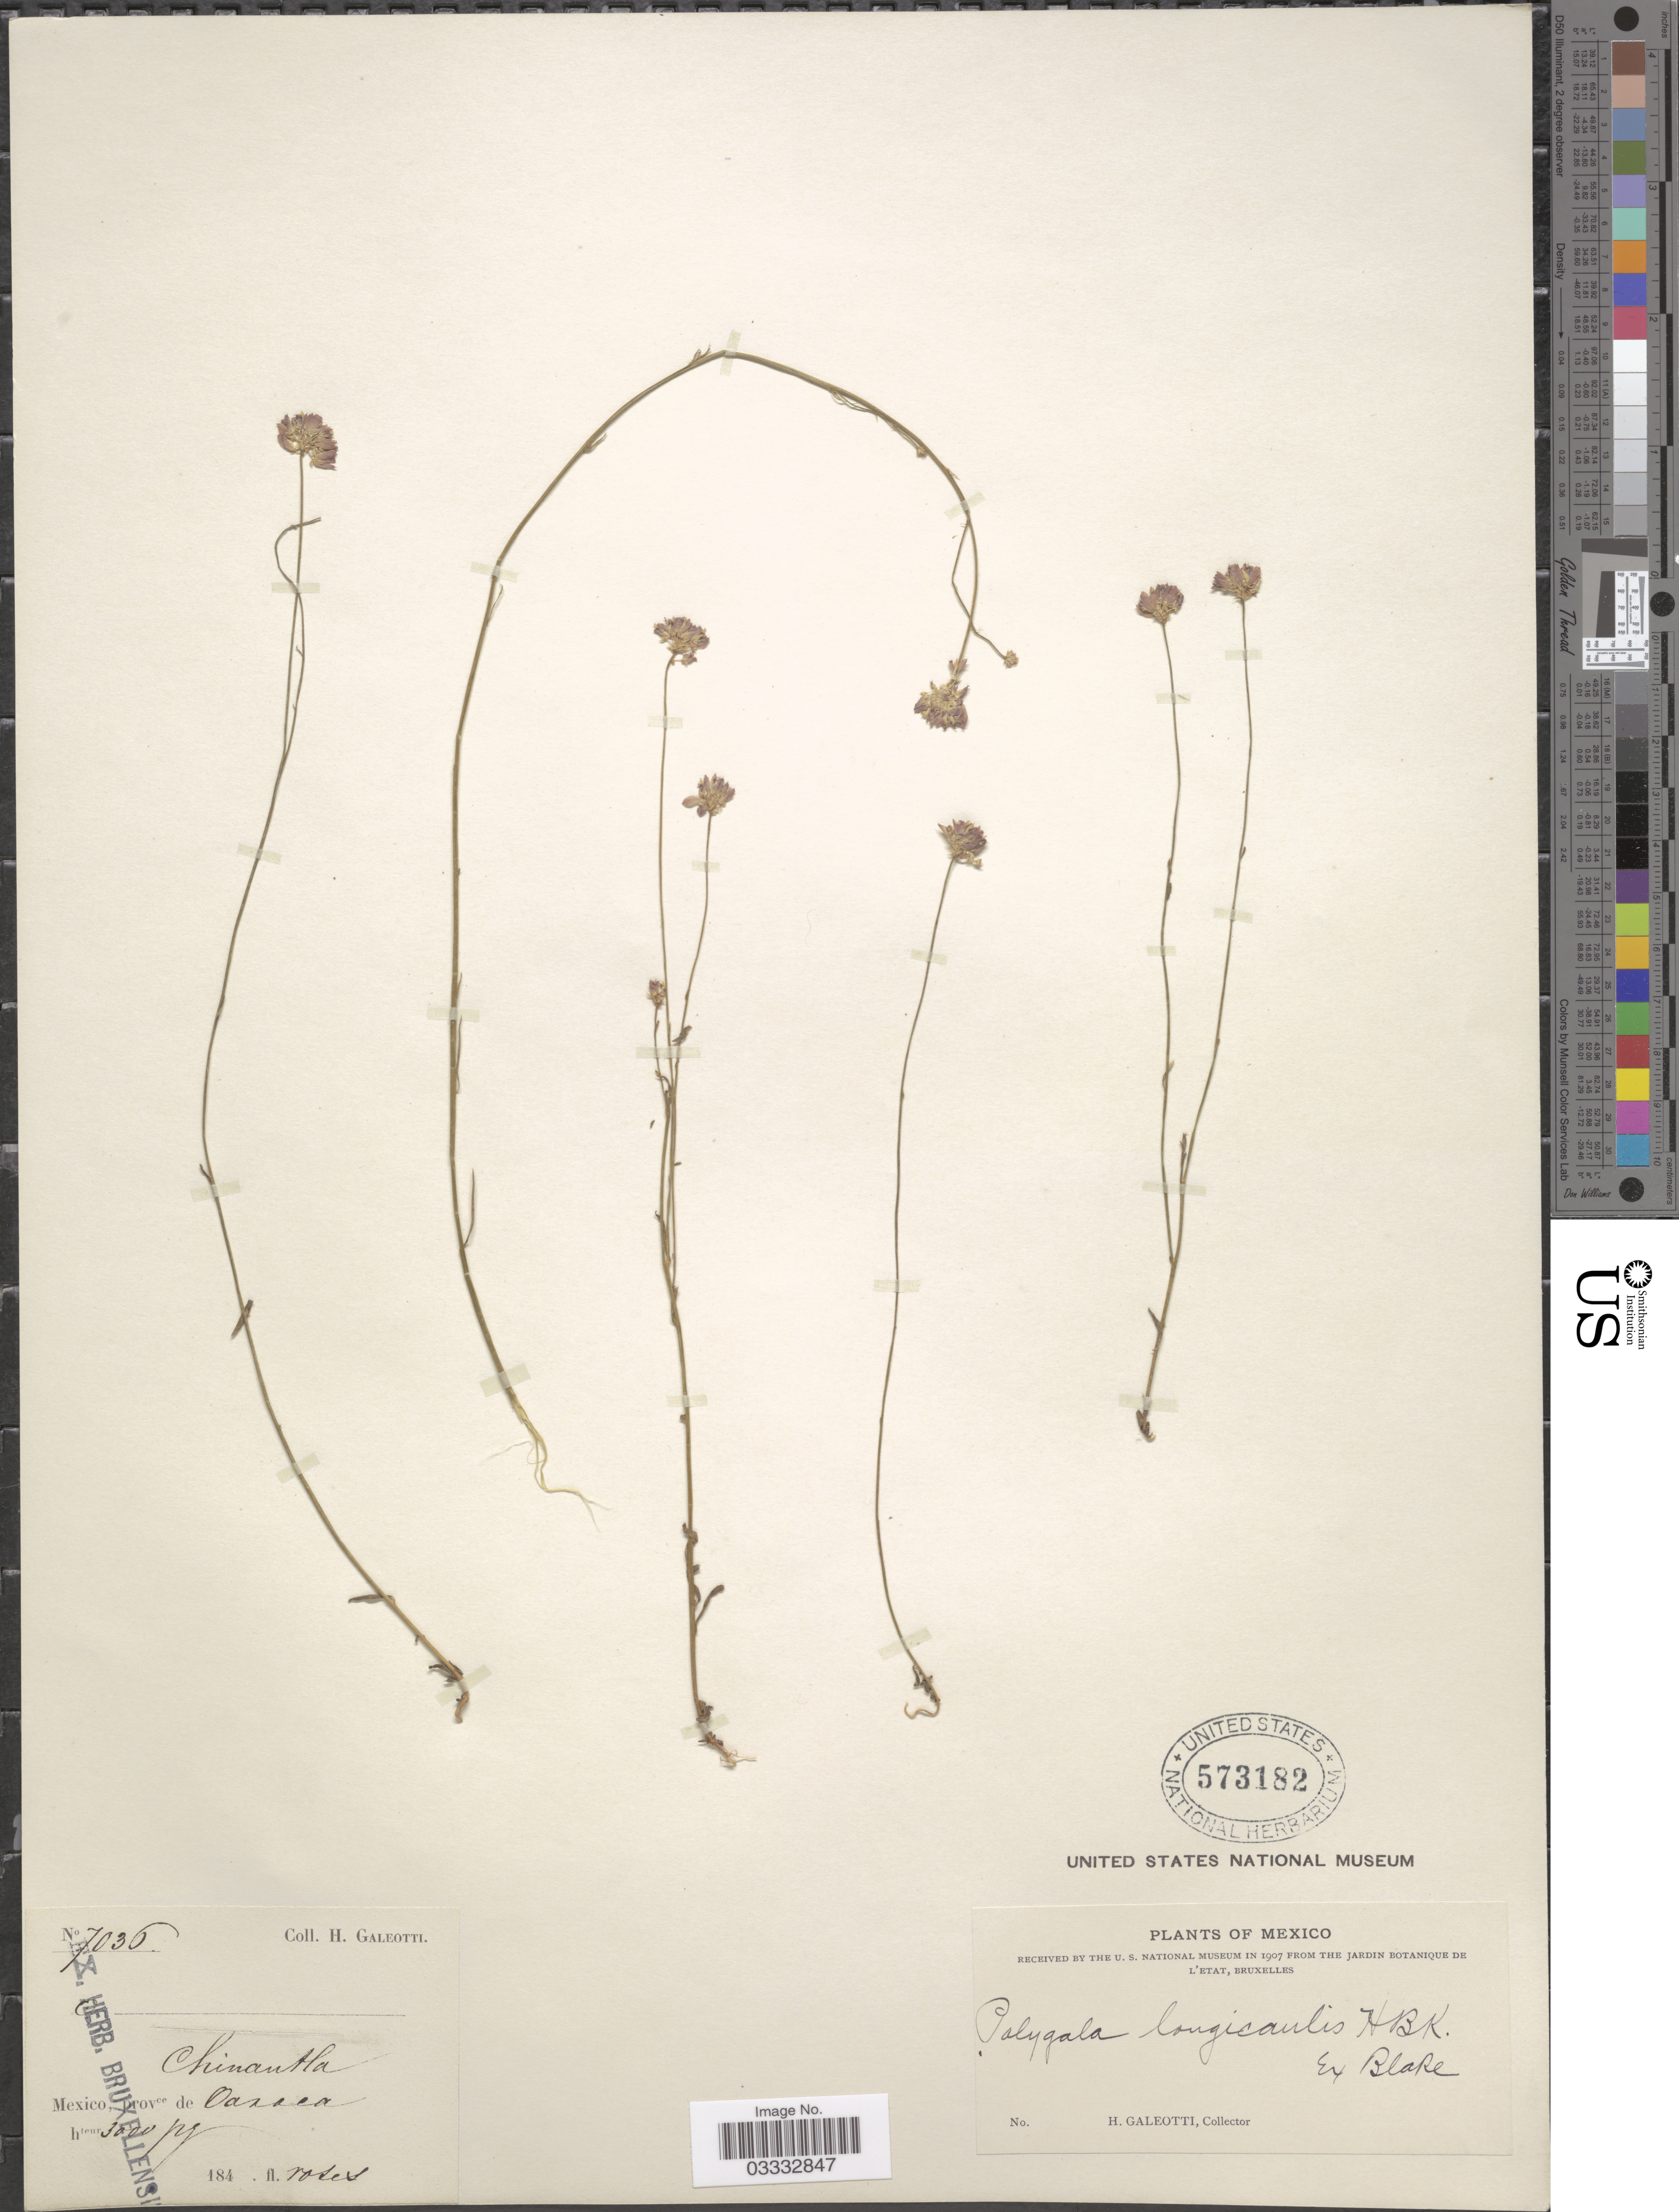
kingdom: Plantae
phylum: Tracheophyta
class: Magnoliopsida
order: Fabales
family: Polygalaceae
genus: Polygala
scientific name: Polygala longicaulis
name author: Kunth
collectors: H. G. Galeotti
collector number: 7036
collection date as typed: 184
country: Mexico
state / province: Oaxaca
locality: Chinantla.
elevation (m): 914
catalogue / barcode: US 573182